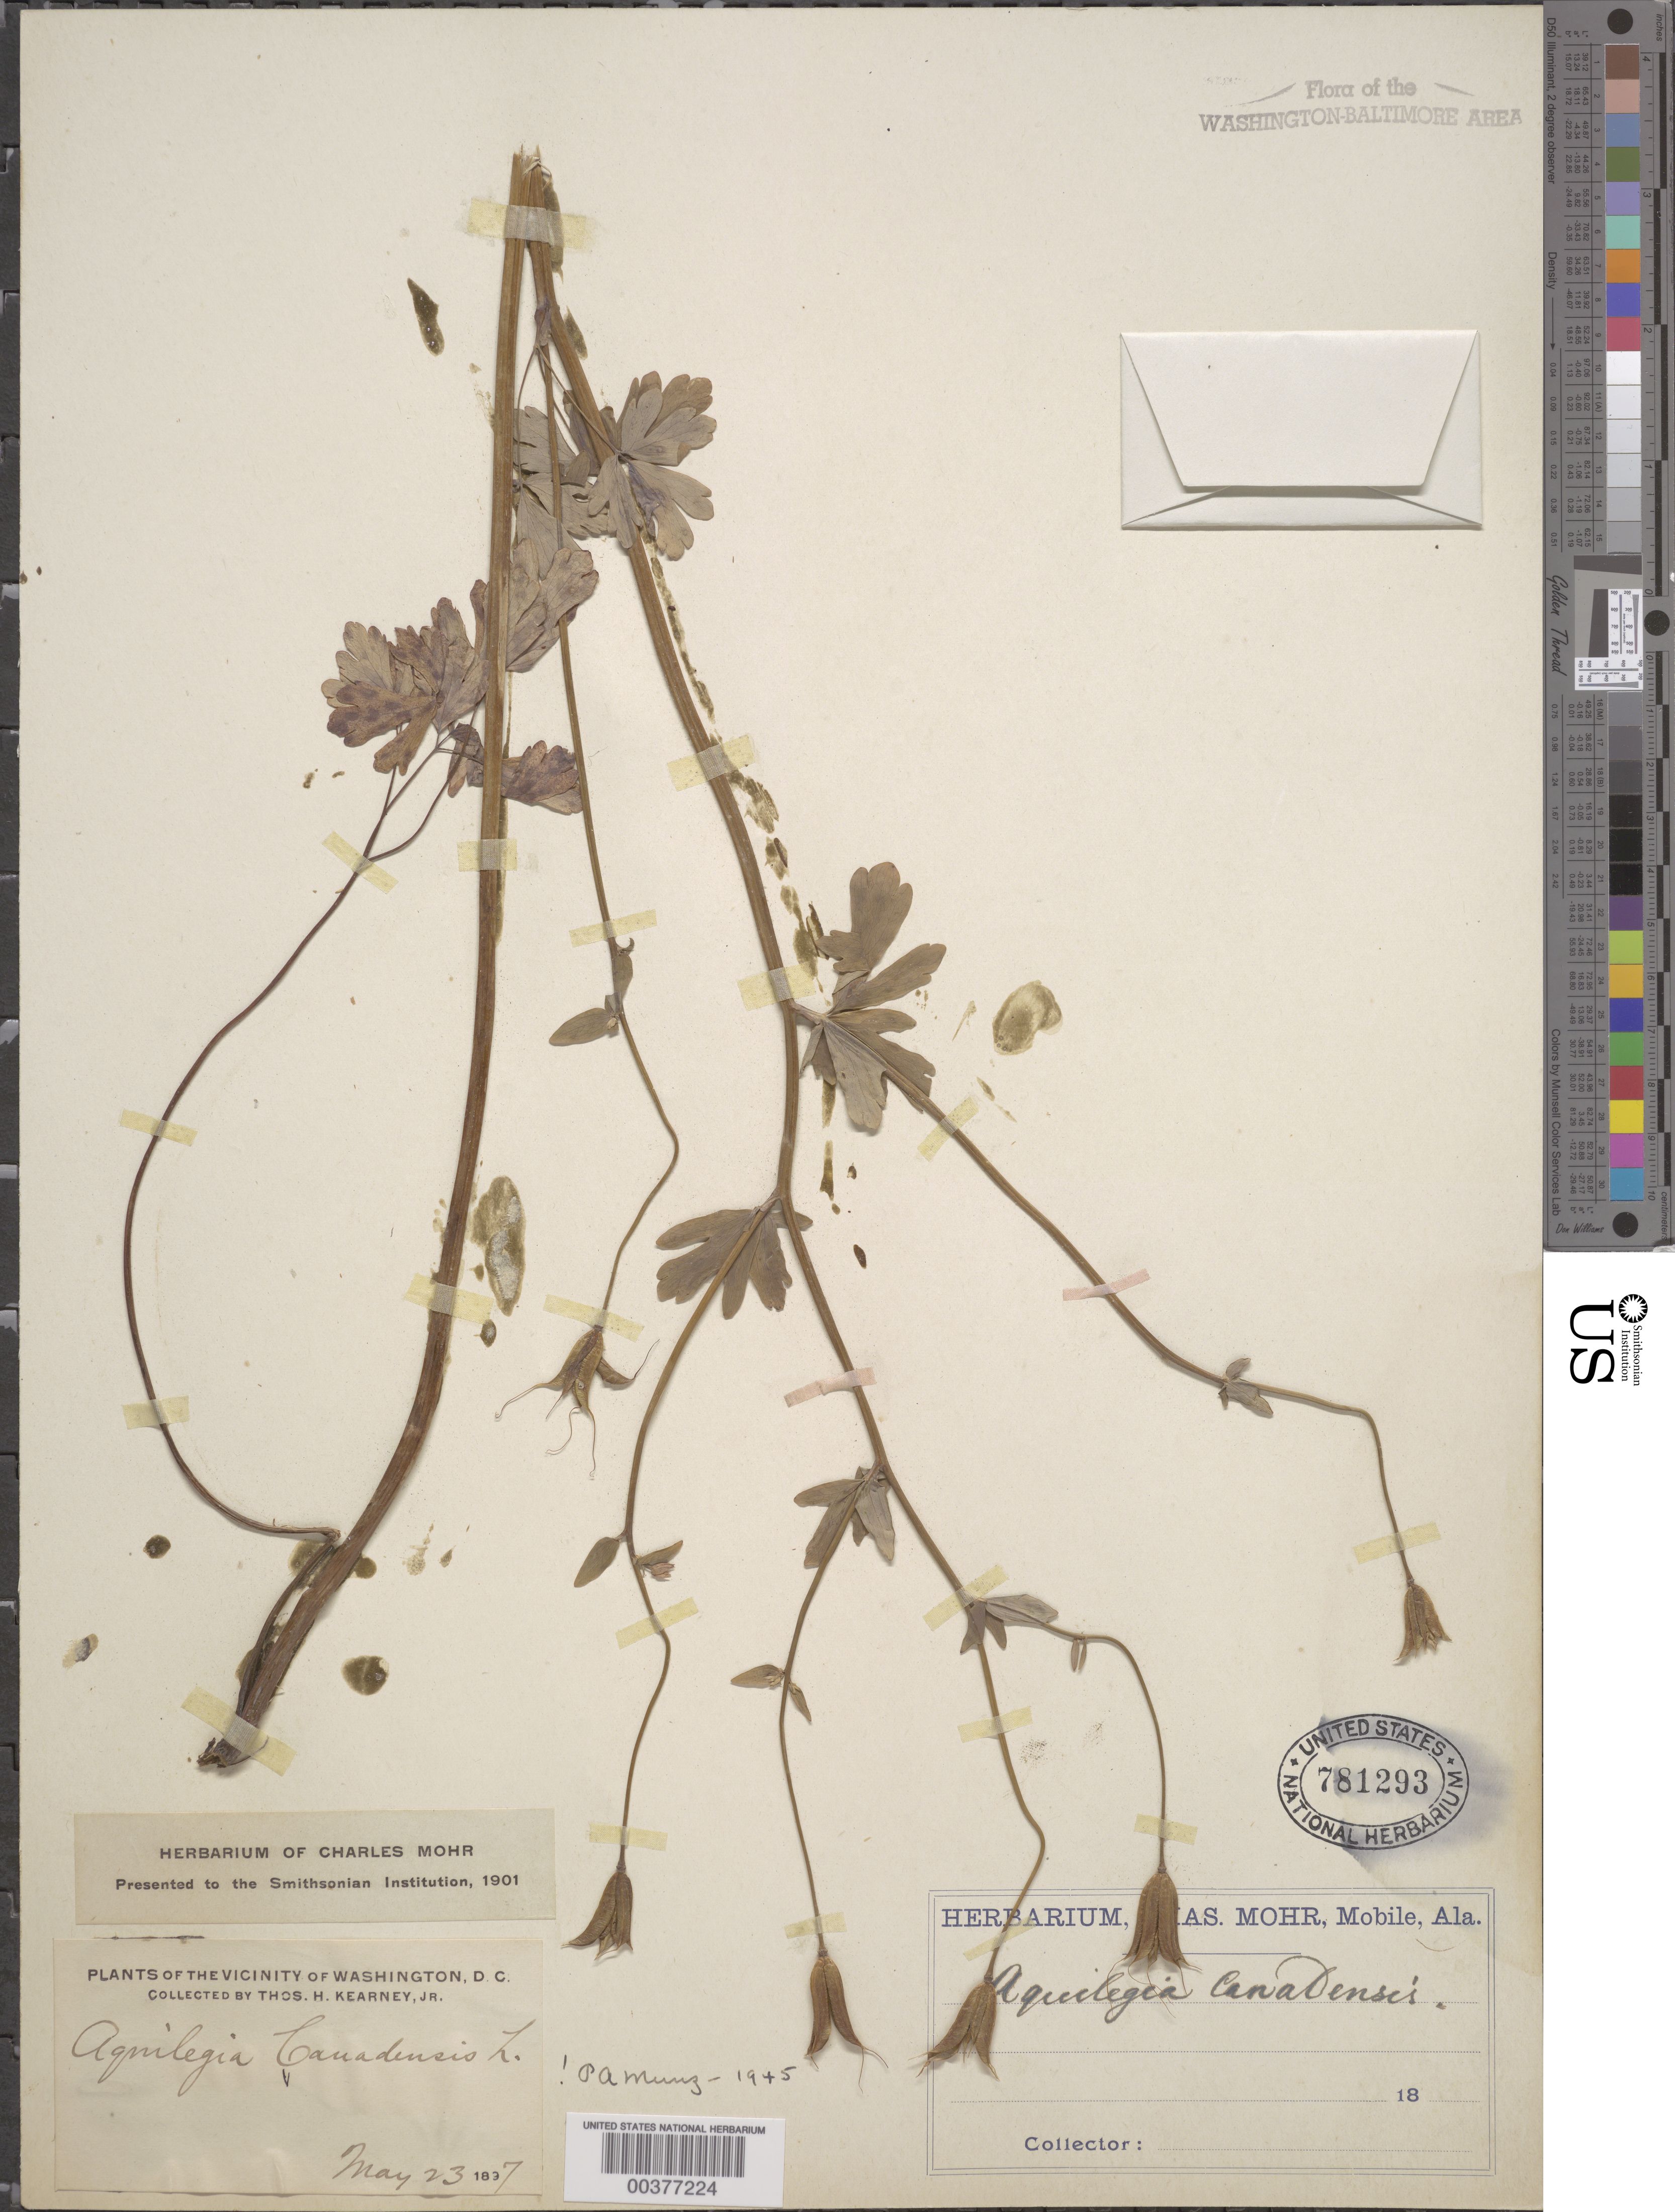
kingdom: Plantae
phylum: Tracheophyta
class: Magnoliopsida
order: Ranunculales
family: Ranunculaceae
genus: Aquilegia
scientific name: Aquilegia canadensis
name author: L.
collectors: T. H. Kearney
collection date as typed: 23 May 1897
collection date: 1897-05-23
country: United States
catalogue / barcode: US 781293